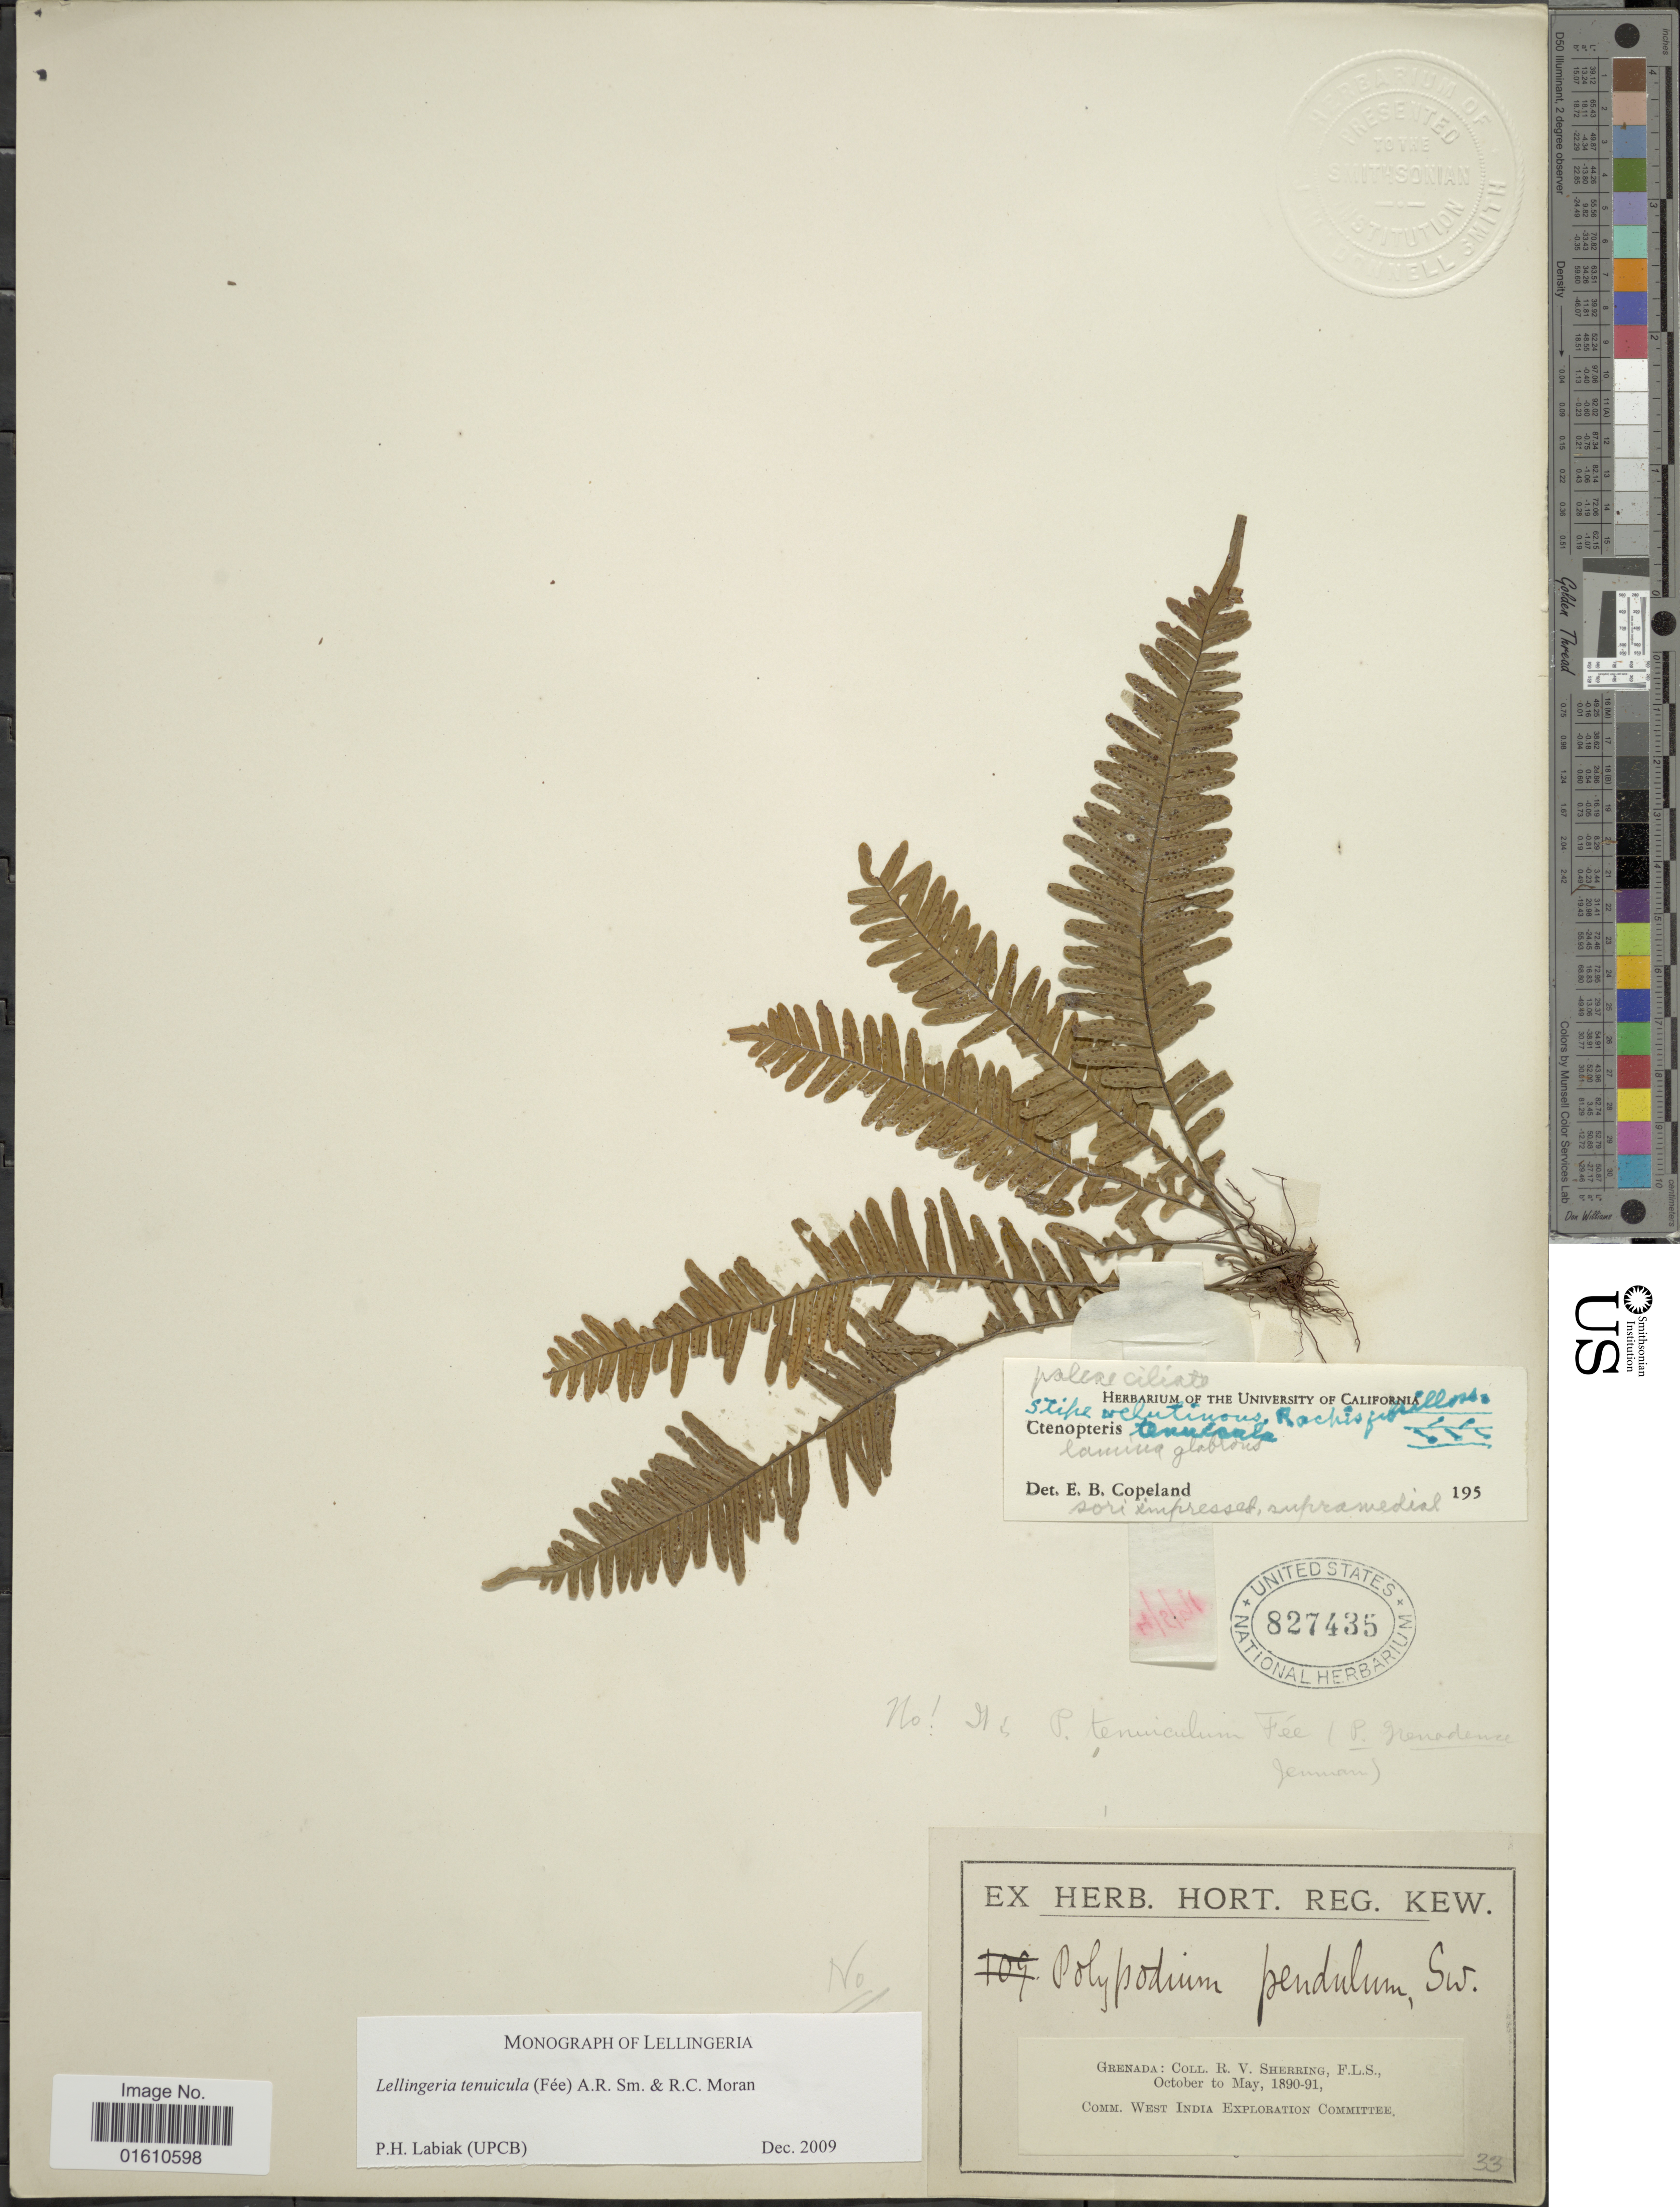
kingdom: Plantae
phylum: Tracheophyta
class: Polypodiopsida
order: Polypodiales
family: Polypodiaceae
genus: Lellingeria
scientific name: Lellingeria tenuicula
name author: (Fée) A.R. Sm. & R.C. Moran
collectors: R. Sherring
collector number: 33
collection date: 1890-10/1891-05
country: Grenada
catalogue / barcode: US 827435